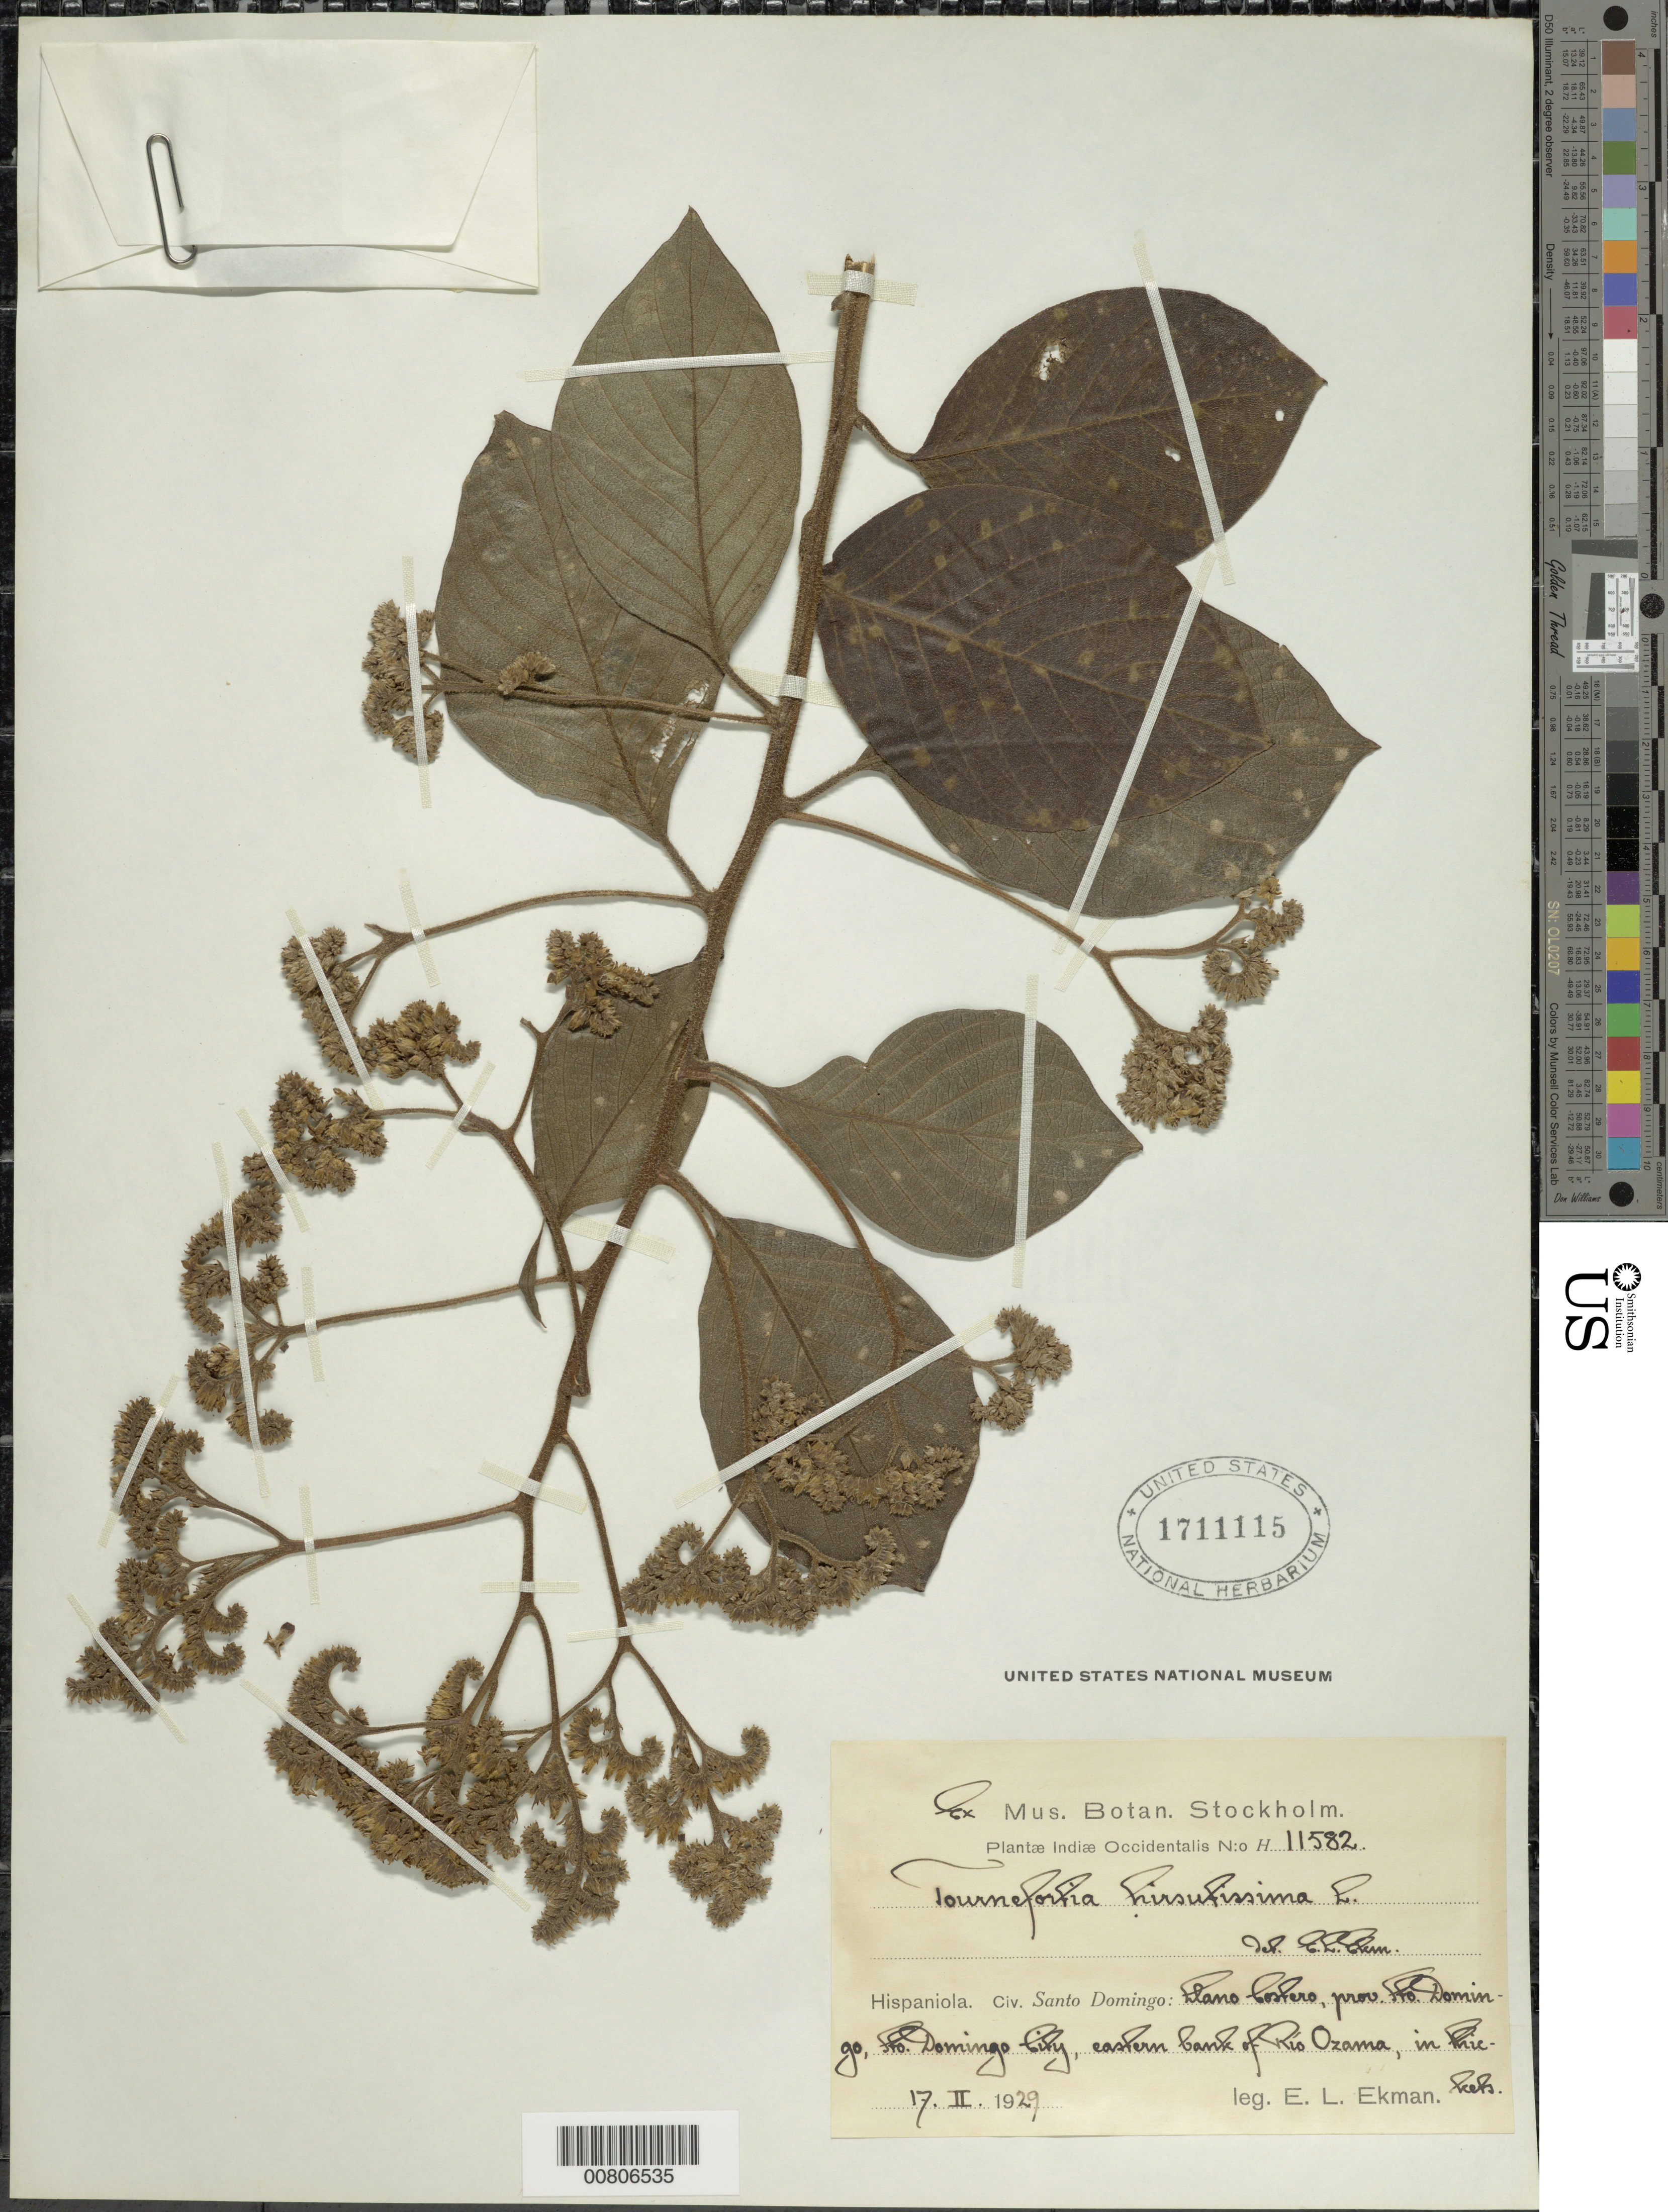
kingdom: Plantae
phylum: Tracheophyta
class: Magnoliopsida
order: Boraginales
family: Heliotropiaceae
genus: Tournefortia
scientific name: Tournefortia hirsutissima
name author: L.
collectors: E. L. Ekman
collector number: H 11582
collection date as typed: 17 Feb 1929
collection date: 1929-02-17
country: Dominican Republic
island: Hispaniola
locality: Prov. Santo Domingo, Llano Costero, E bank of Río Ozama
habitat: Thickets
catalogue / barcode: US 1711115